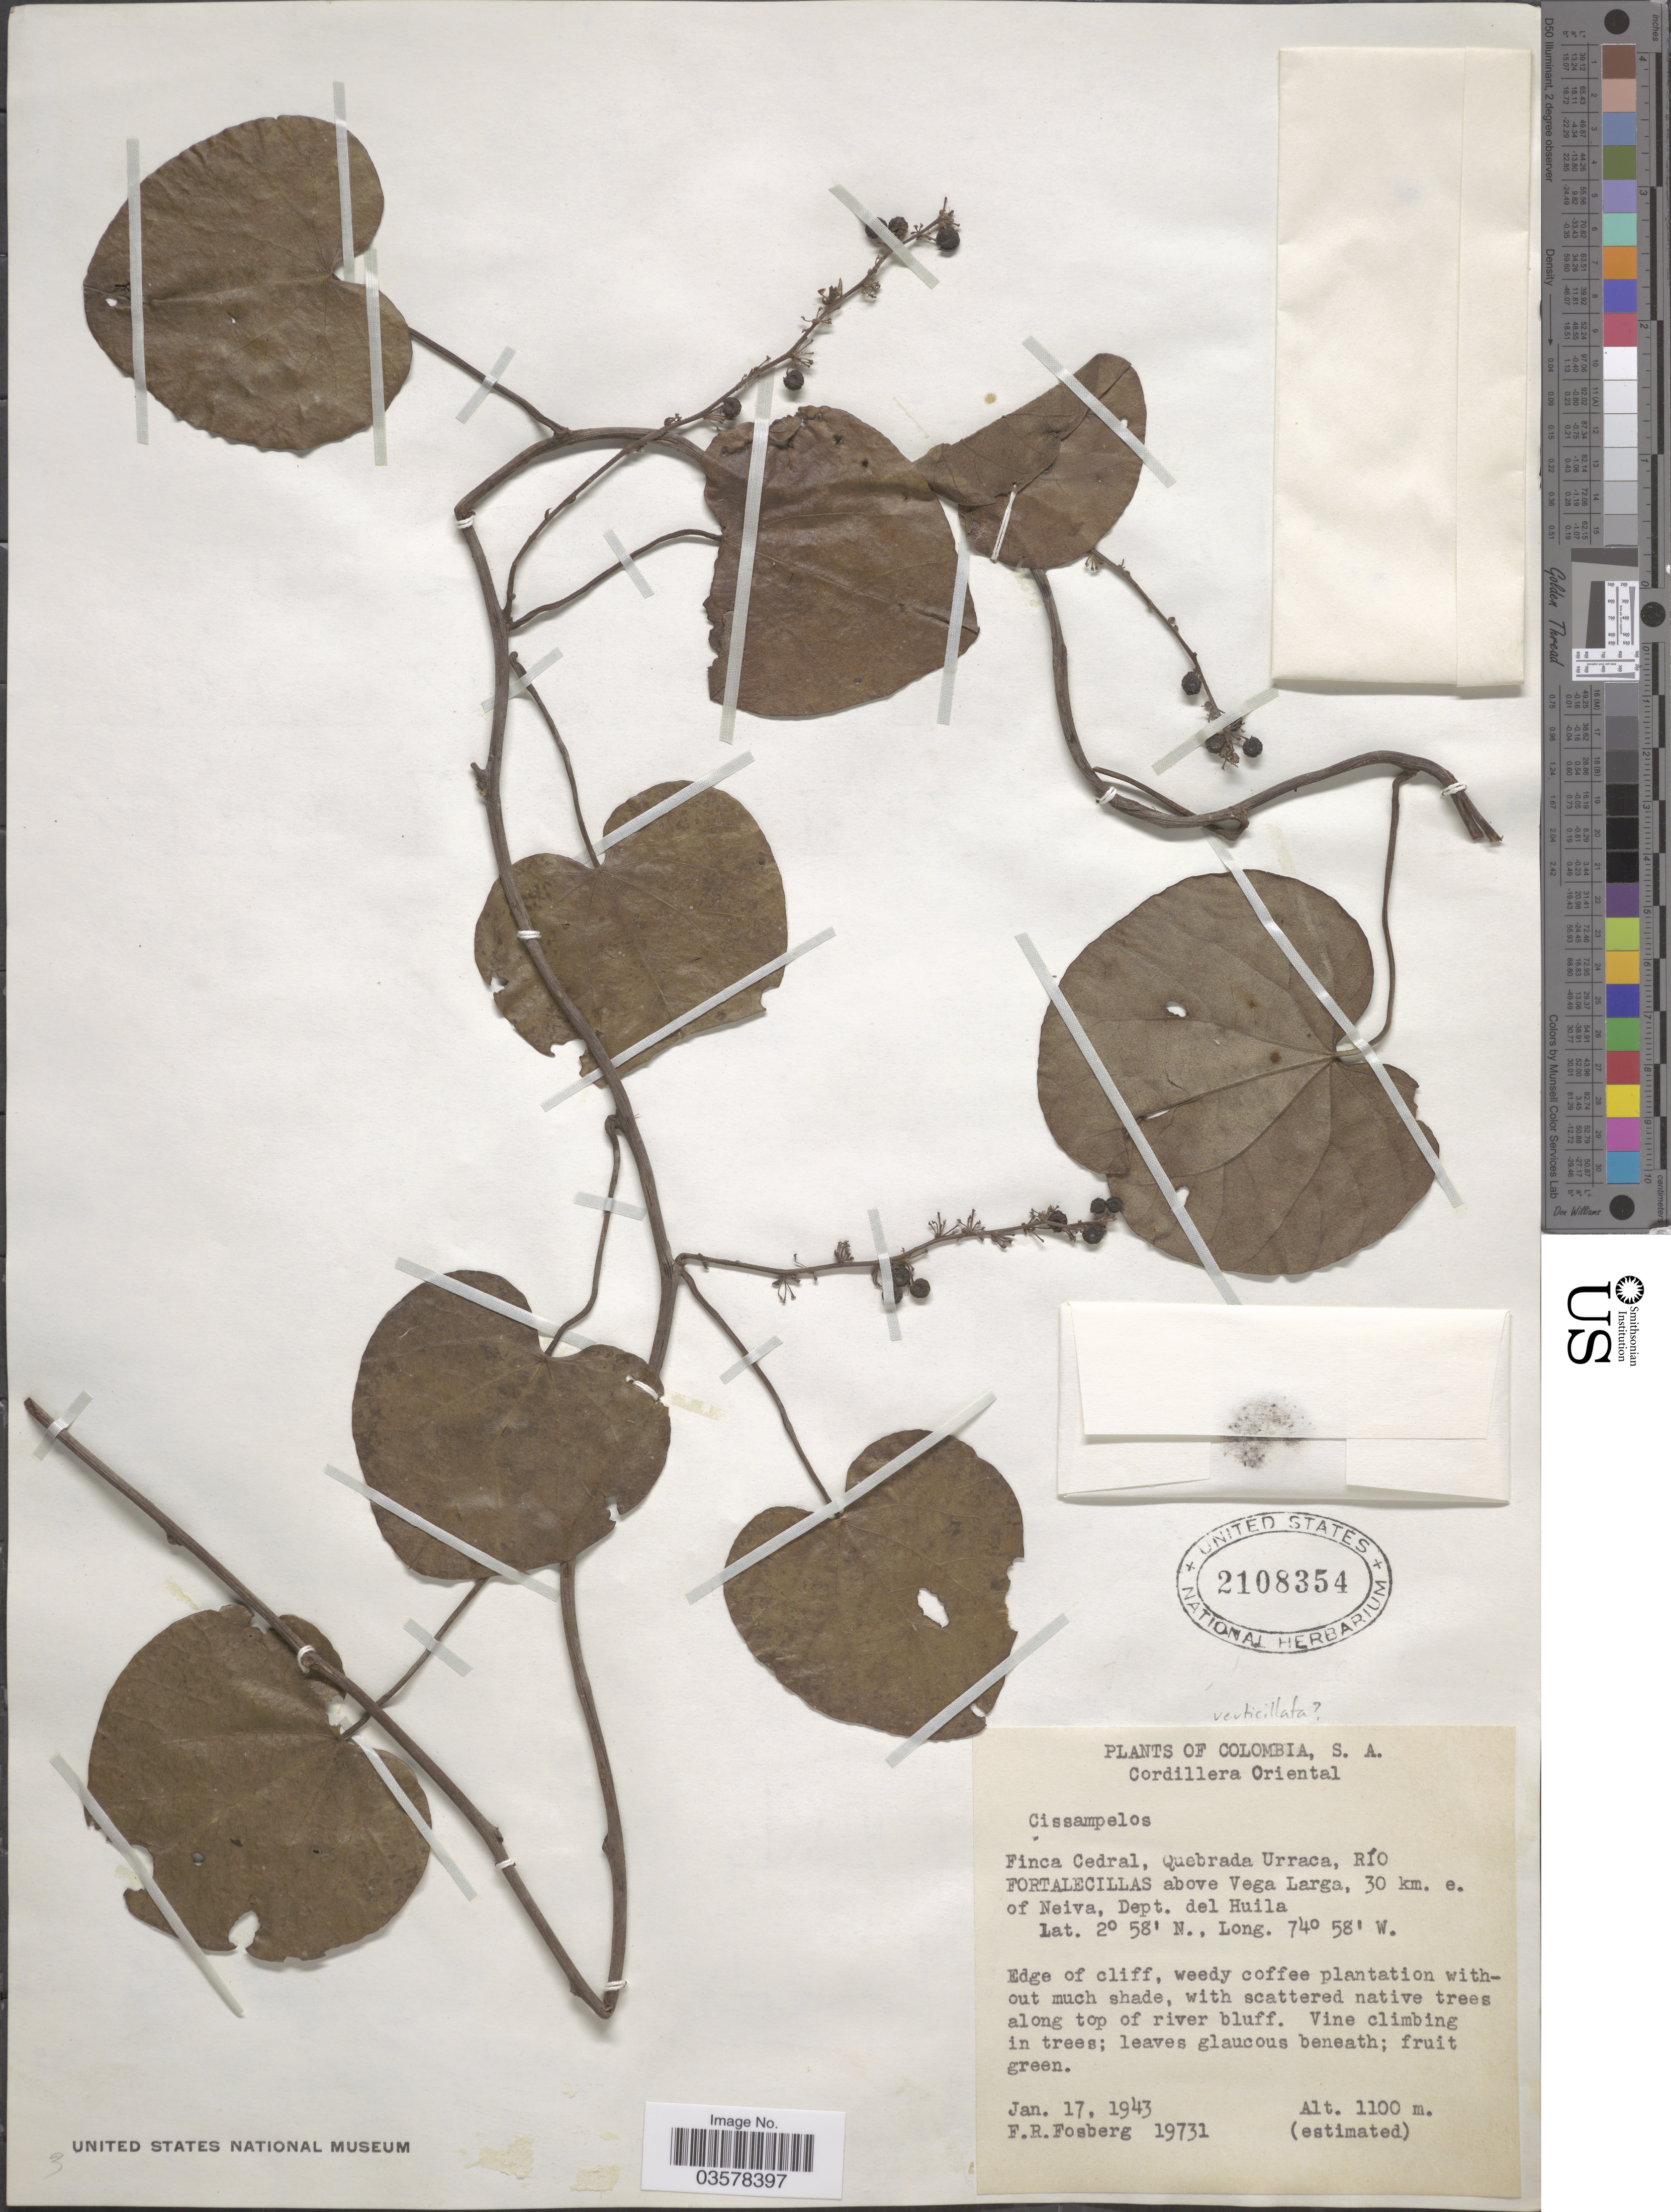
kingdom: Plantae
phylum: Tracheophyta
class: Magnoliopsida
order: Ranunculales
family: Menispermaceae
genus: Cissampelos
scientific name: Cissampelos sp.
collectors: F. R. Fosberg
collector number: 19731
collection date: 1943-01-17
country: Colombia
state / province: Huila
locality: Cordillera Oriental. Finca Cedral, Quebrada Urraca, Río Fortalecillas above Vega Larga, 30 km. e. of Neiva, Dept. del Huila.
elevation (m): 1100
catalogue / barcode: US 2108354